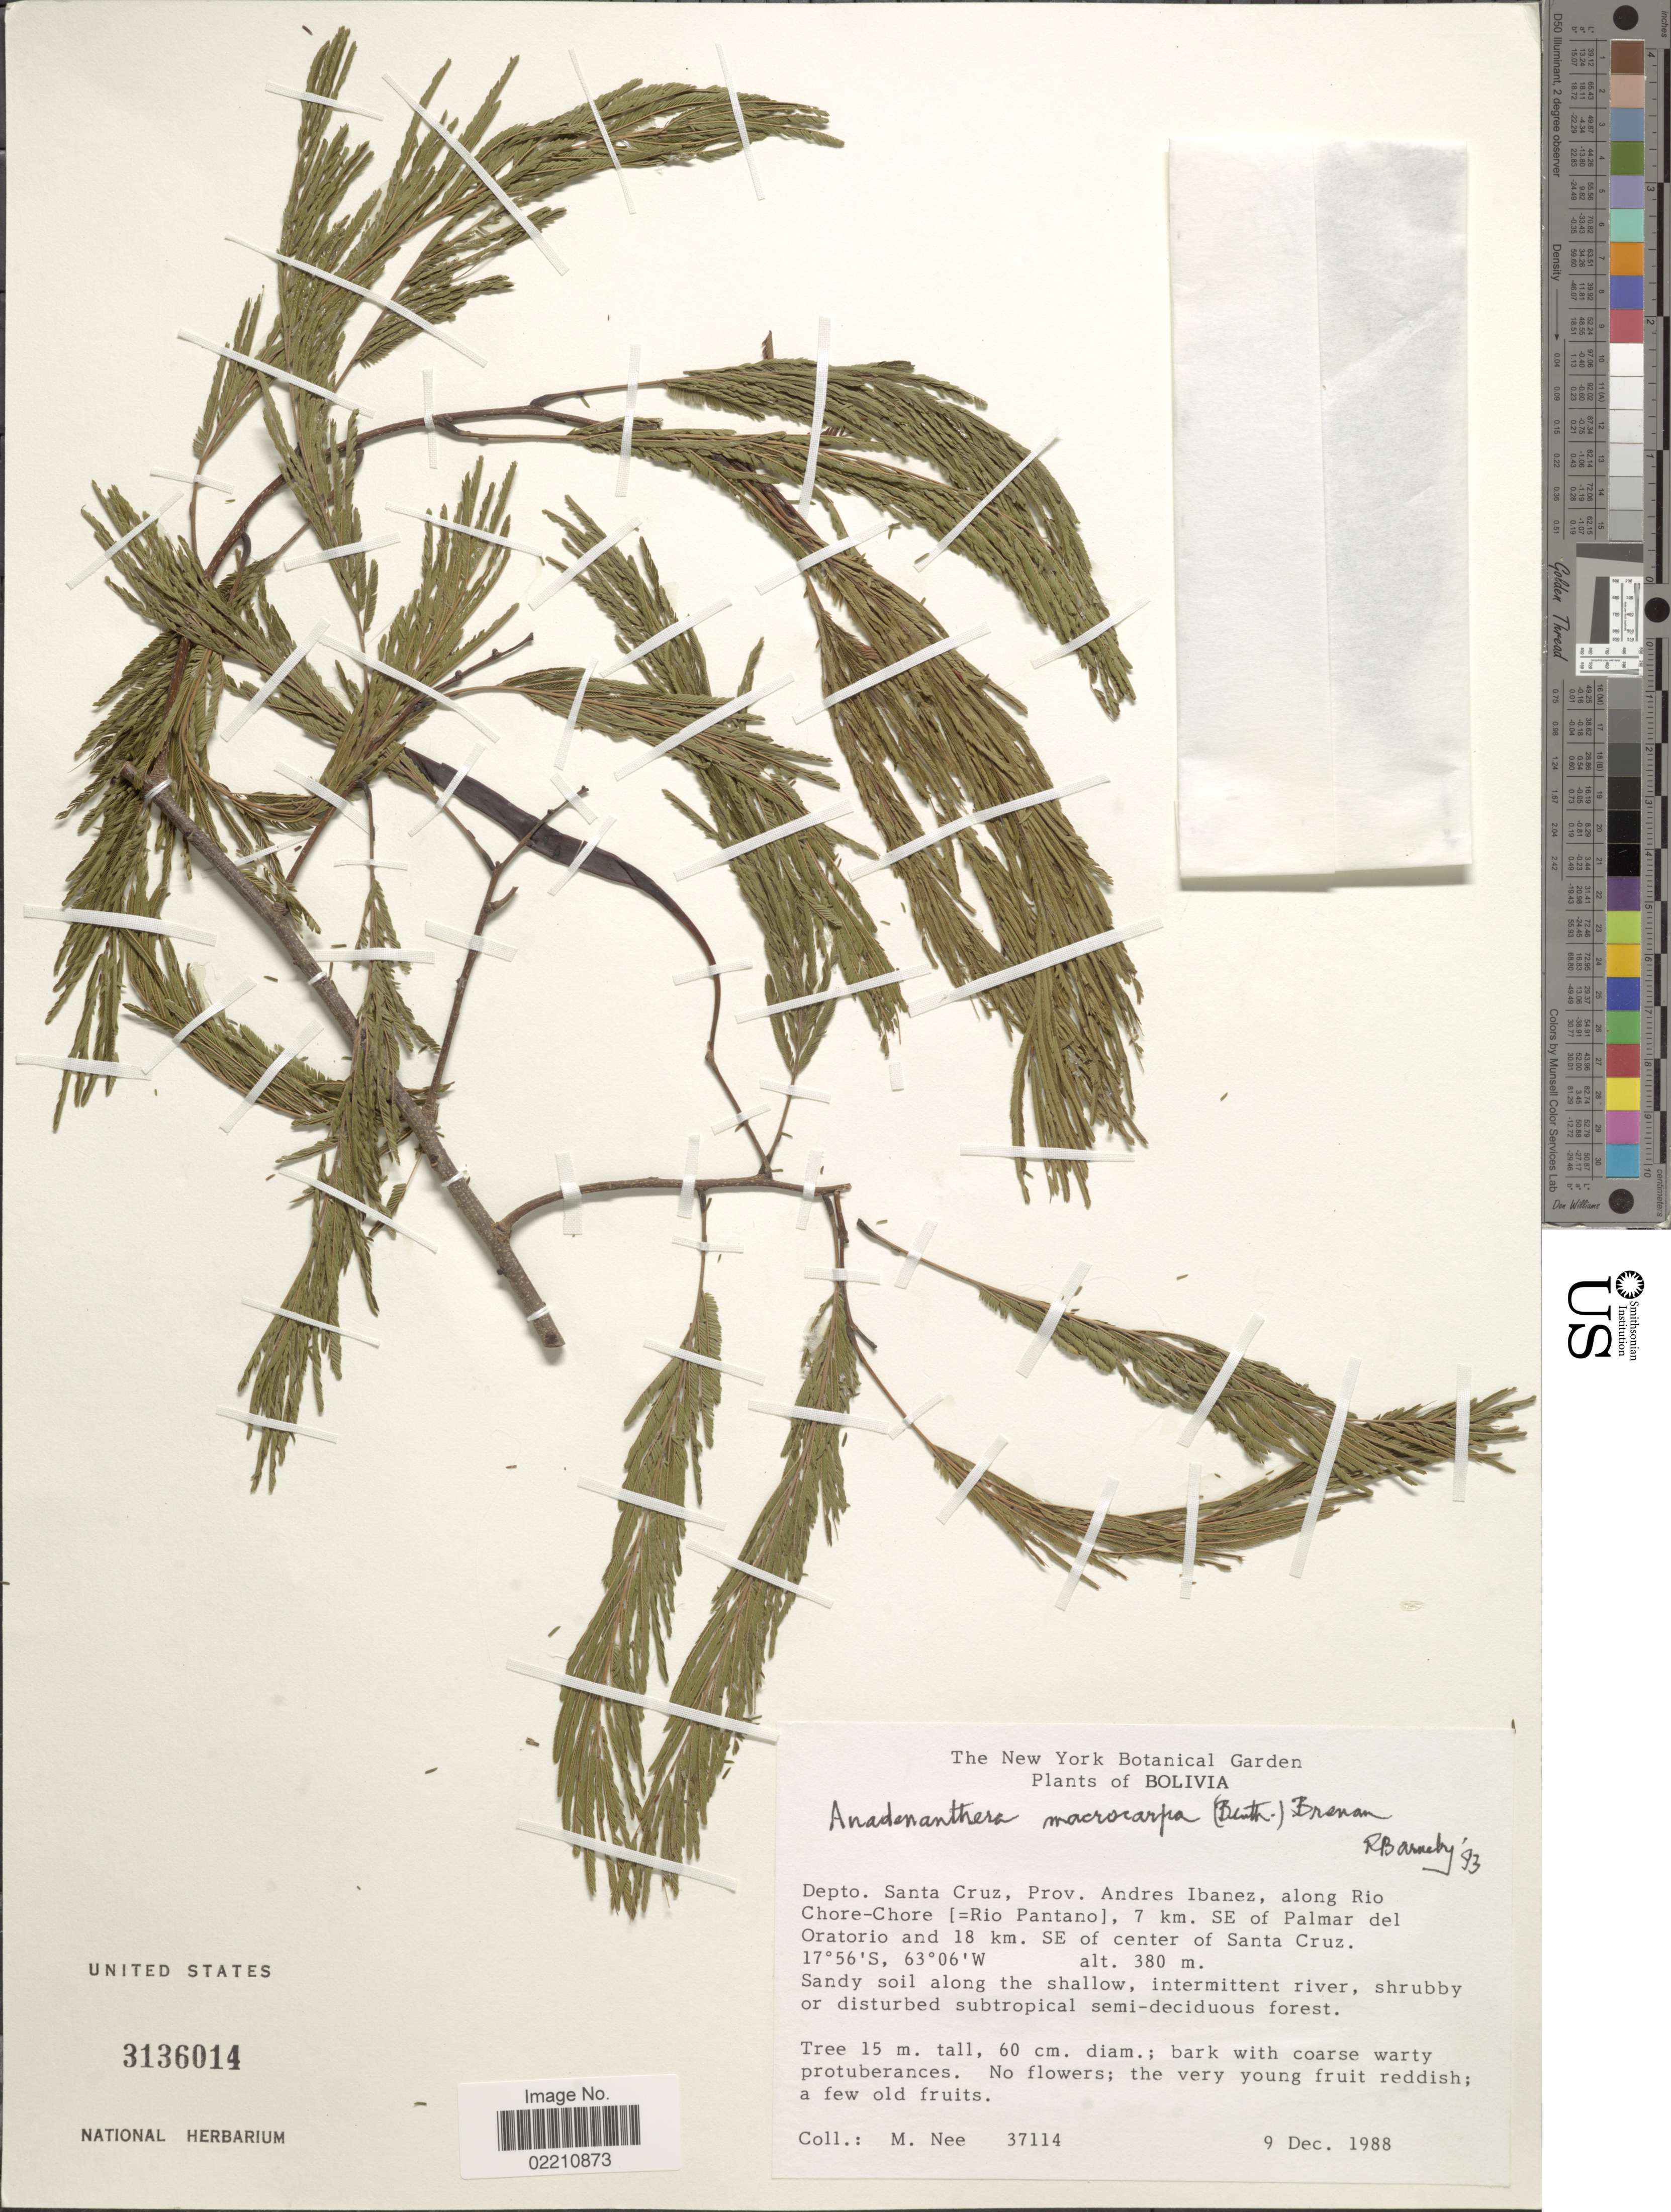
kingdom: Plantae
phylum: Tracheophyta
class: Magnoliopsida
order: Fabales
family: Fabaceae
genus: Anadenanthera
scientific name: Anadenanthera macrocarpa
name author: (Benth.) Brenan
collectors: M. Nee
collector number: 37114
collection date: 1988-12-09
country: Bolivia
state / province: Santa Cruz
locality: Andres Ibanez, along Rio Chore-Chore (Rio Patanol), 7 km. SE of Palmar del Oratorio and 18 km. SE of center of Santa Xruz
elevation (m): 380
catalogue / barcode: US 3136014